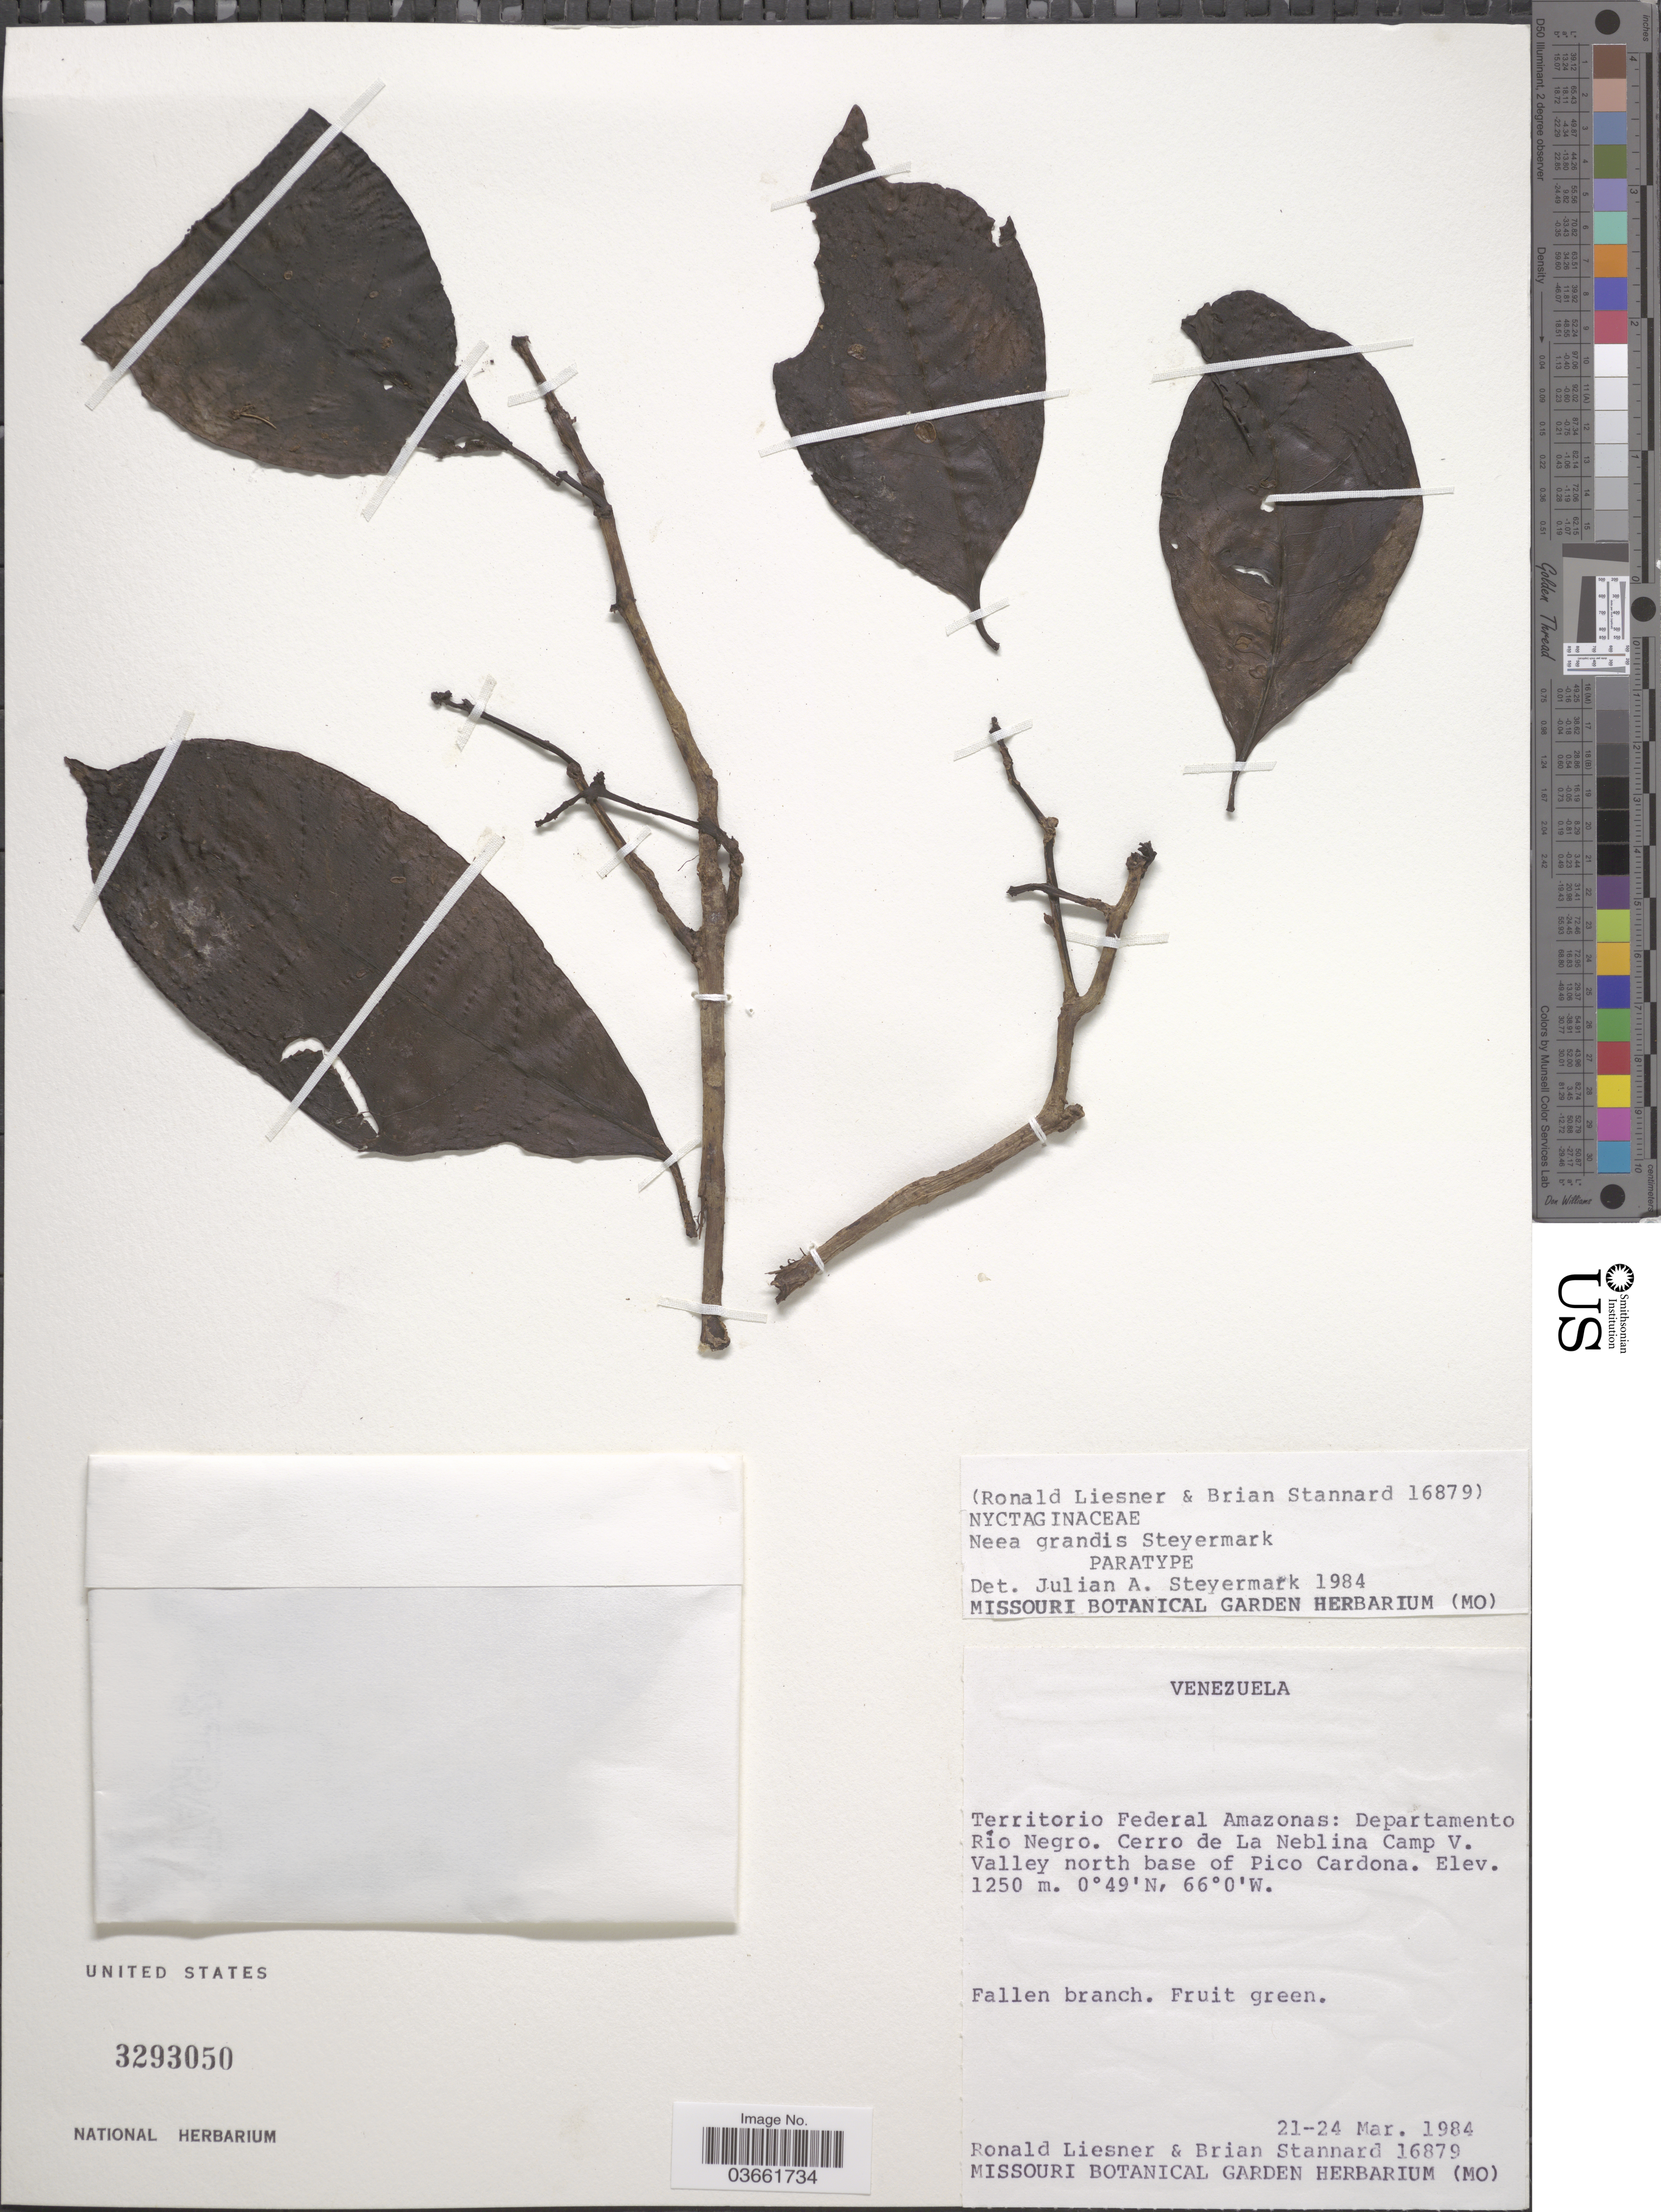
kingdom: Plantae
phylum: Tracheophyta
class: Magnoliopsida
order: Caryophyllales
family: Nyctaginaceae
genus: Neea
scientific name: Neea grandis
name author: Maguire & Steyerm.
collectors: R. L. Liesner & B. L. Stannard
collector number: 16879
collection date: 1984-03-21/1984-03-24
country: Venezuela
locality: Territorio Federal Amazonas: Departamento Río Negro. Cerro de La Neblina Camp V. Valley north base of Pico Cardona.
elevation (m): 1250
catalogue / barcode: US 3293050